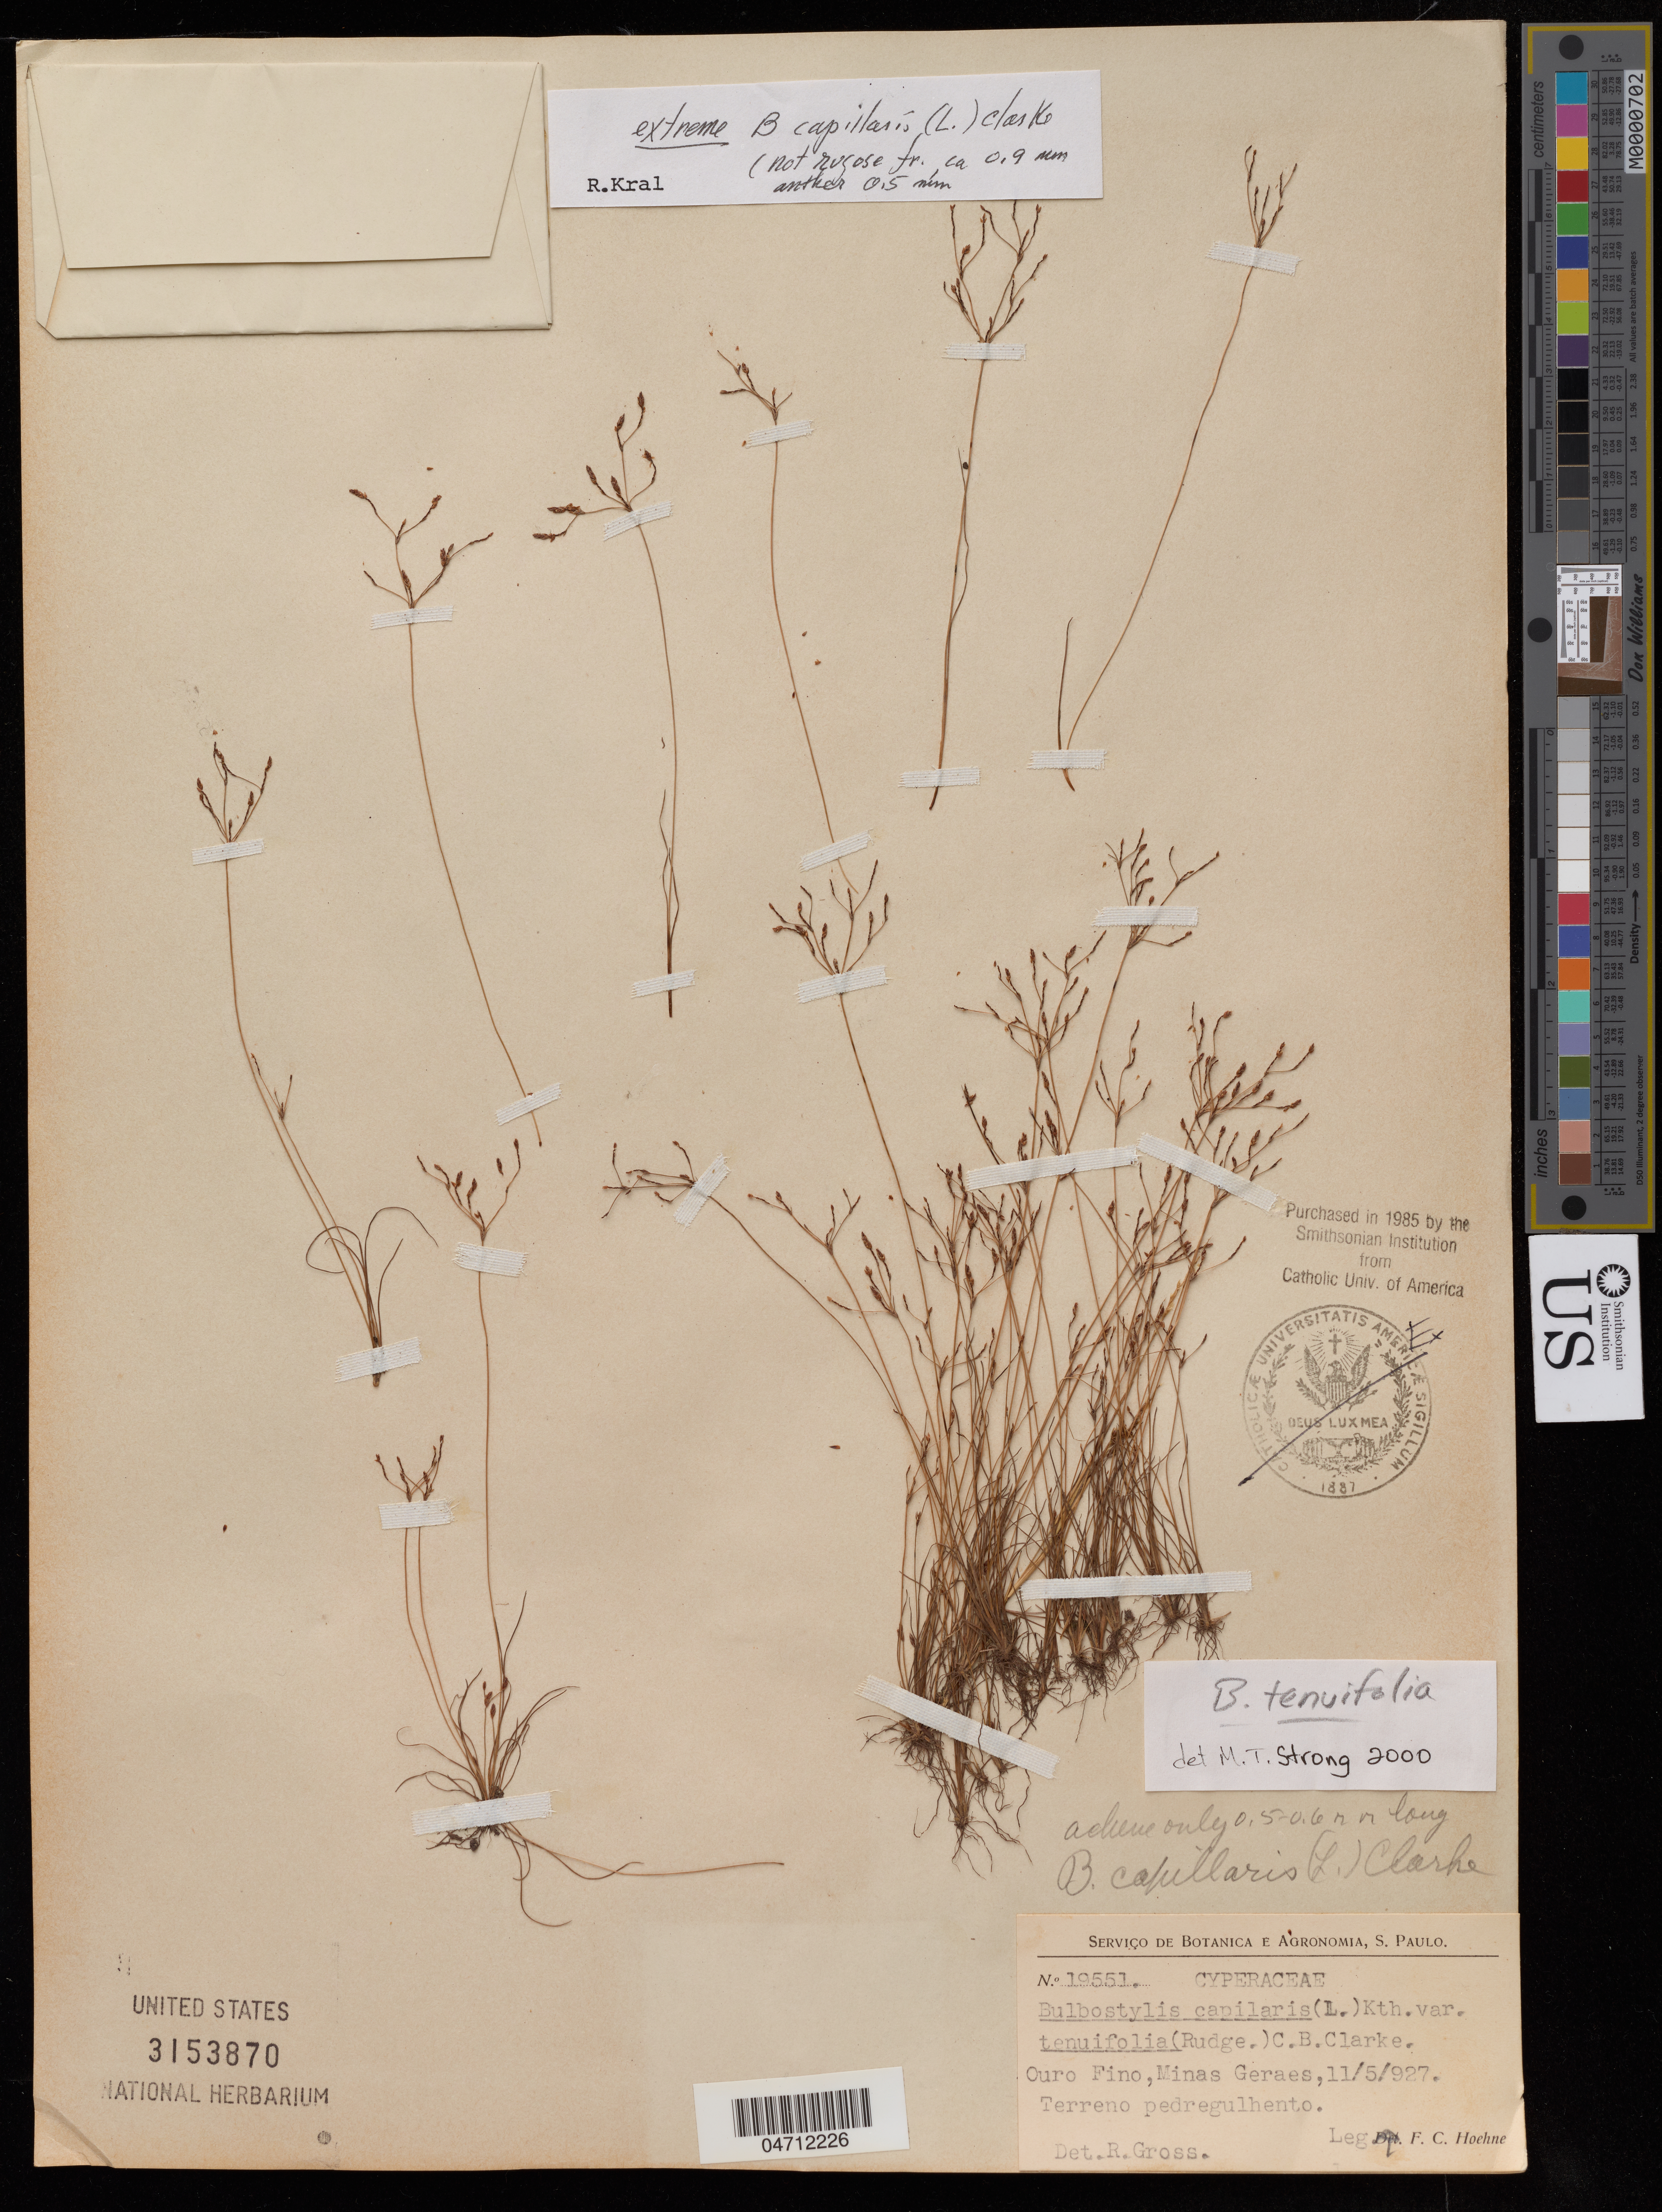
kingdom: Plantae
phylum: Tracheophyta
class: Liliopsida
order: Poales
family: Cyperaceae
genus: Bulbostylis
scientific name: Bulbostylis tenuifolia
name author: (Rudge) J.F. Macbr.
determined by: Strong, Mark T., (BOT), Smithsonian Institution - National Museum of Natural History (UNITED STATES)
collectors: F. C. Hoehne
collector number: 19551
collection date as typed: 11 May 1927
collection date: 1927-05-11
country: Brazil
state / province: Minas Gerais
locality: Ouro Fino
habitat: Terreno pedregulhento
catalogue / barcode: US 3153870